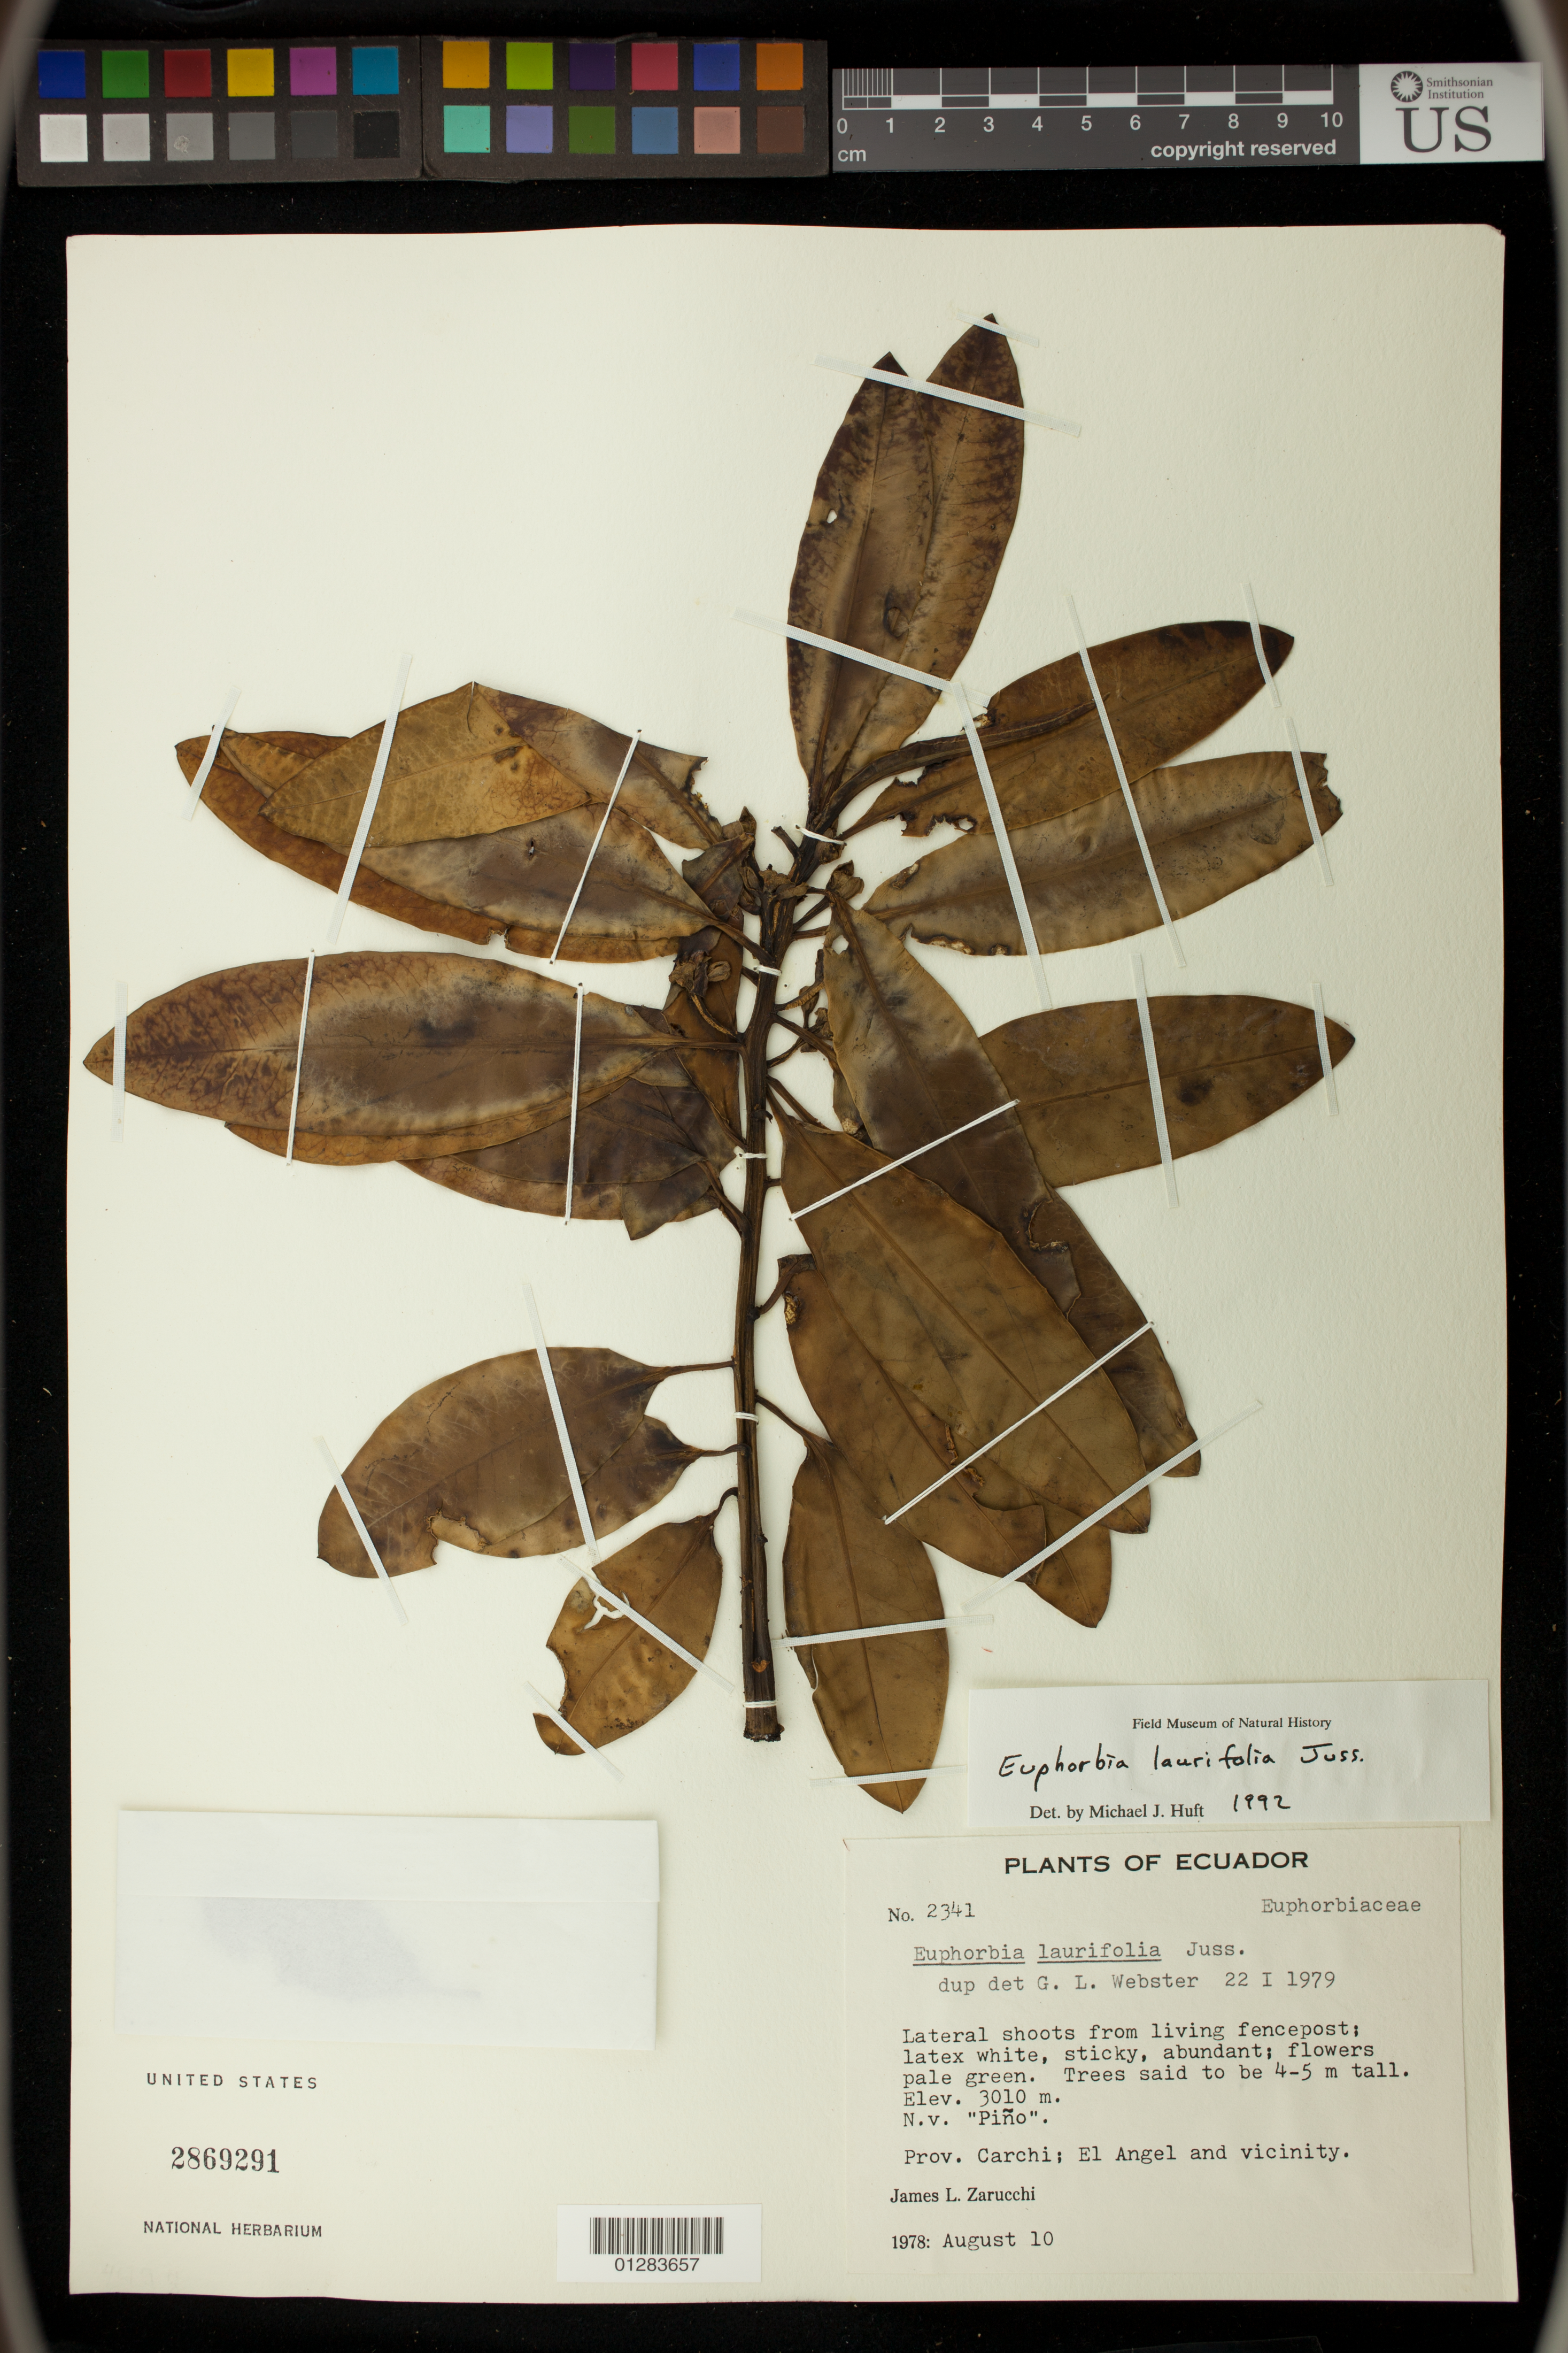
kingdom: Plantae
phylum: Tracheophyta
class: Magnoliopsida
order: Malpighiales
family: Euphorbiaceae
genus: Euphorbia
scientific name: Euphorbia laurifolia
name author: Juss. ex Lam.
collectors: J. L. Zarucchi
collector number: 2341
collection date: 1978-08-10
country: Ecuador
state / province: Carchi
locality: El Angel and vicinity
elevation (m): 3010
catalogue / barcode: US 2869291